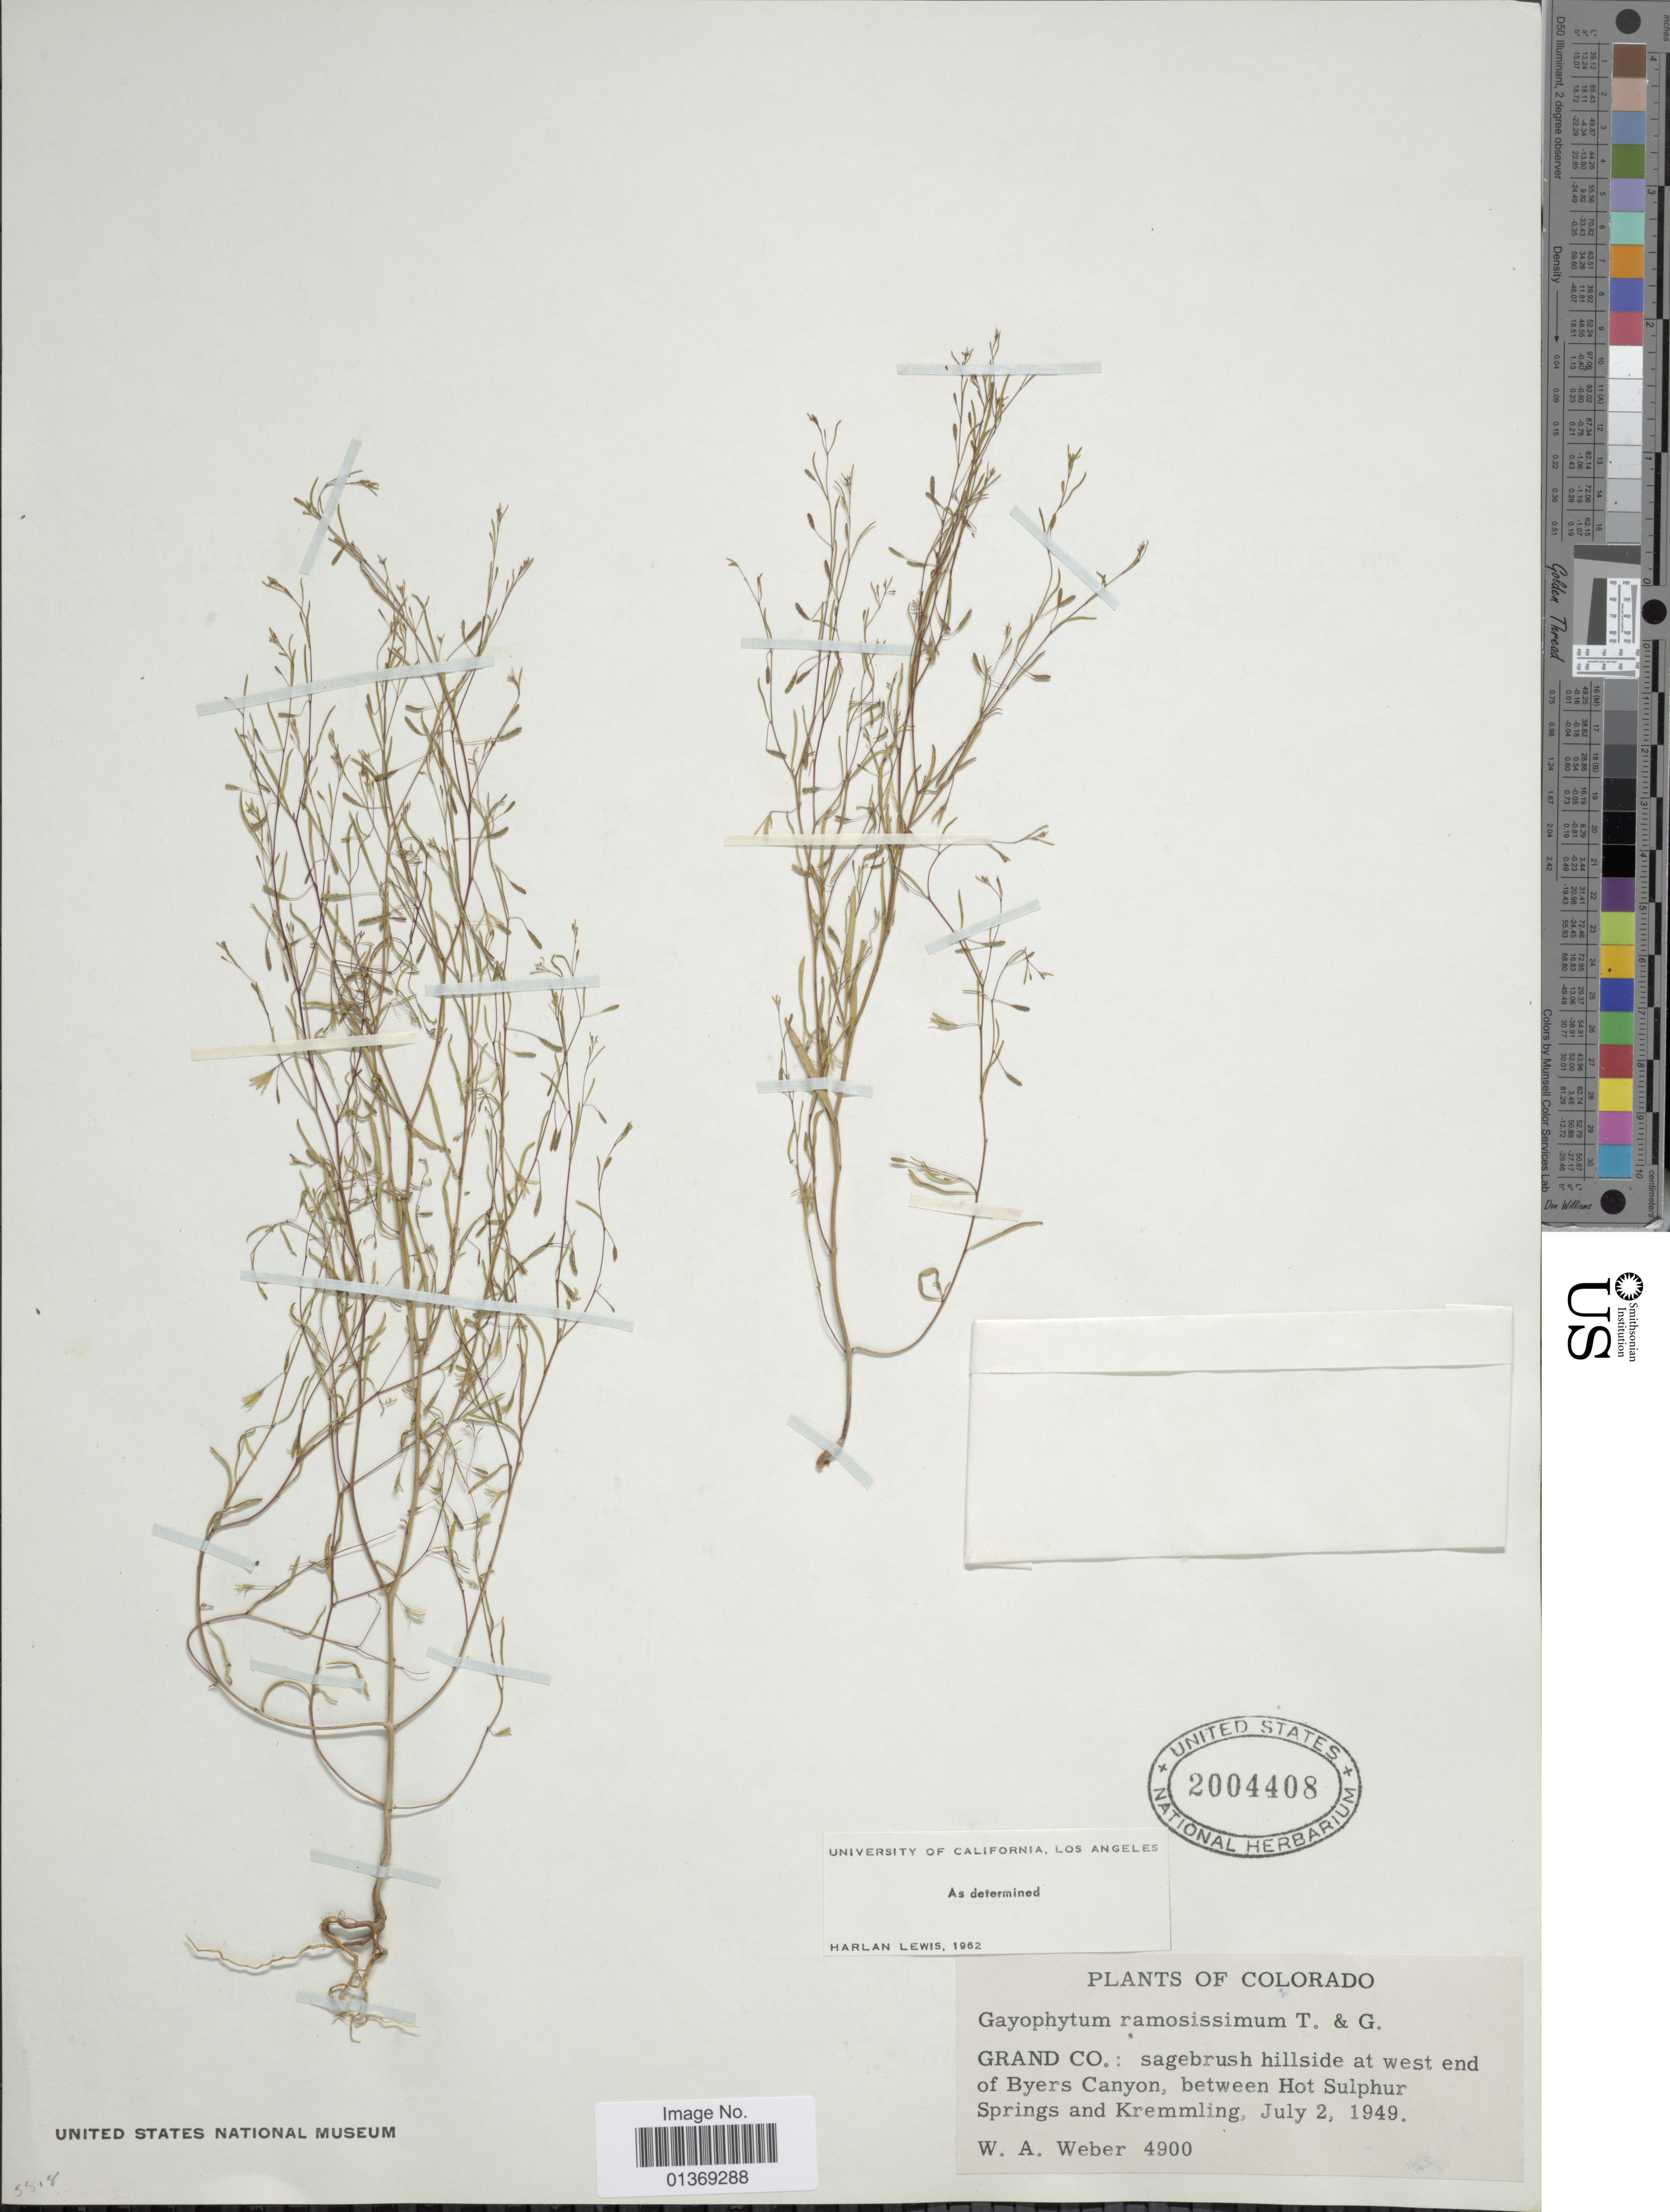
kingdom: Plantae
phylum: Tracheophyta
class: Magnoliopsida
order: Myrtales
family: Onagraceae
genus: Gayophytum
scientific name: Gayophytum ramosissimum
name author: Torr. & A. Gray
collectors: W. A. Weber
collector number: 4900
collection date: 1949-07-02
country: United States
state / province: Colorado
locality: Grand Co.: sagebrush hillside at west end of Byers Canyon, between Hot Sulphur Springs and Kremmling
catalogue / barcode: US 2004408